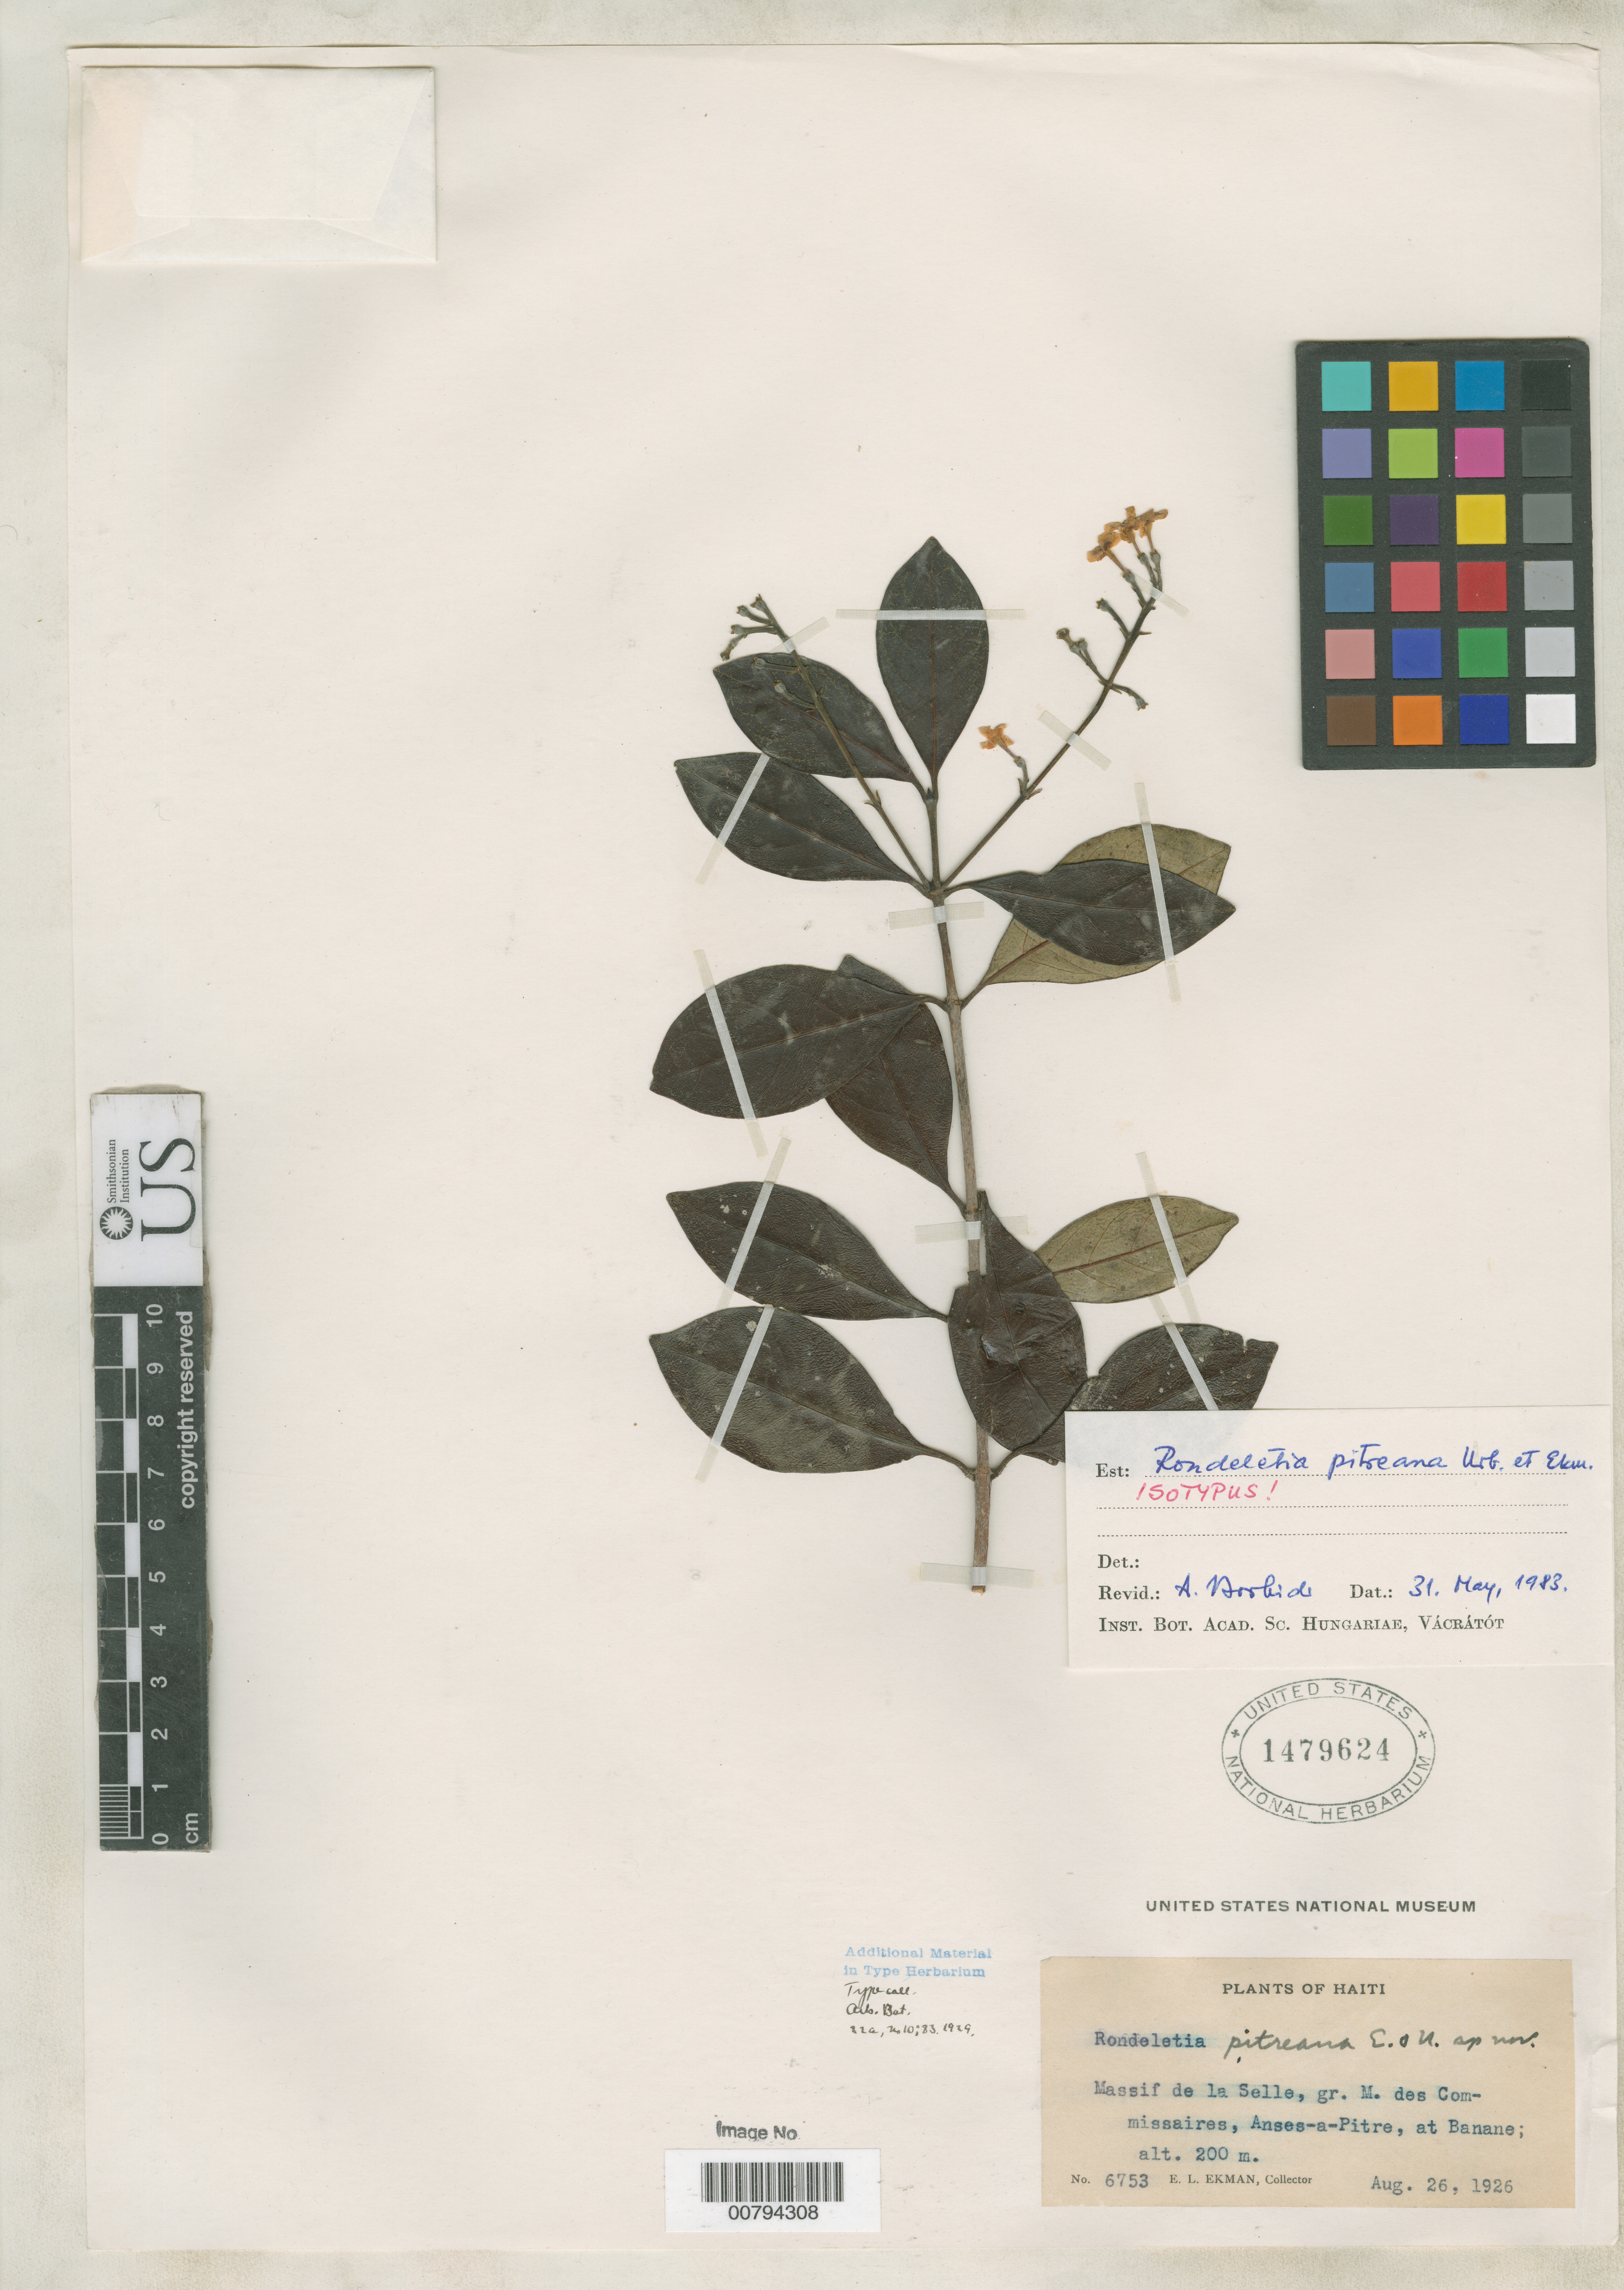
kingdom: Plantae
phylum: Tracheophyta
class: Magnoliopsida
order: Gentianales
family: Rubiaceae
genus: Rondeletia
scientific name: Rondeletia pitreana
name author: Urb. & Ekman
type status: Isotype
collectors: E. L. Ekman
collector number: H 6753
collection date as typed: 26 Aug 1926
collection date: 1926-08-26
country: Haiti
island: Hispaniola Island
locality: Massif de la Selle, gr. M. des Commissaires, Anses-a-Pitre, at Bandane.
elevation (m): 200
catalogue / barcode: US 1479624